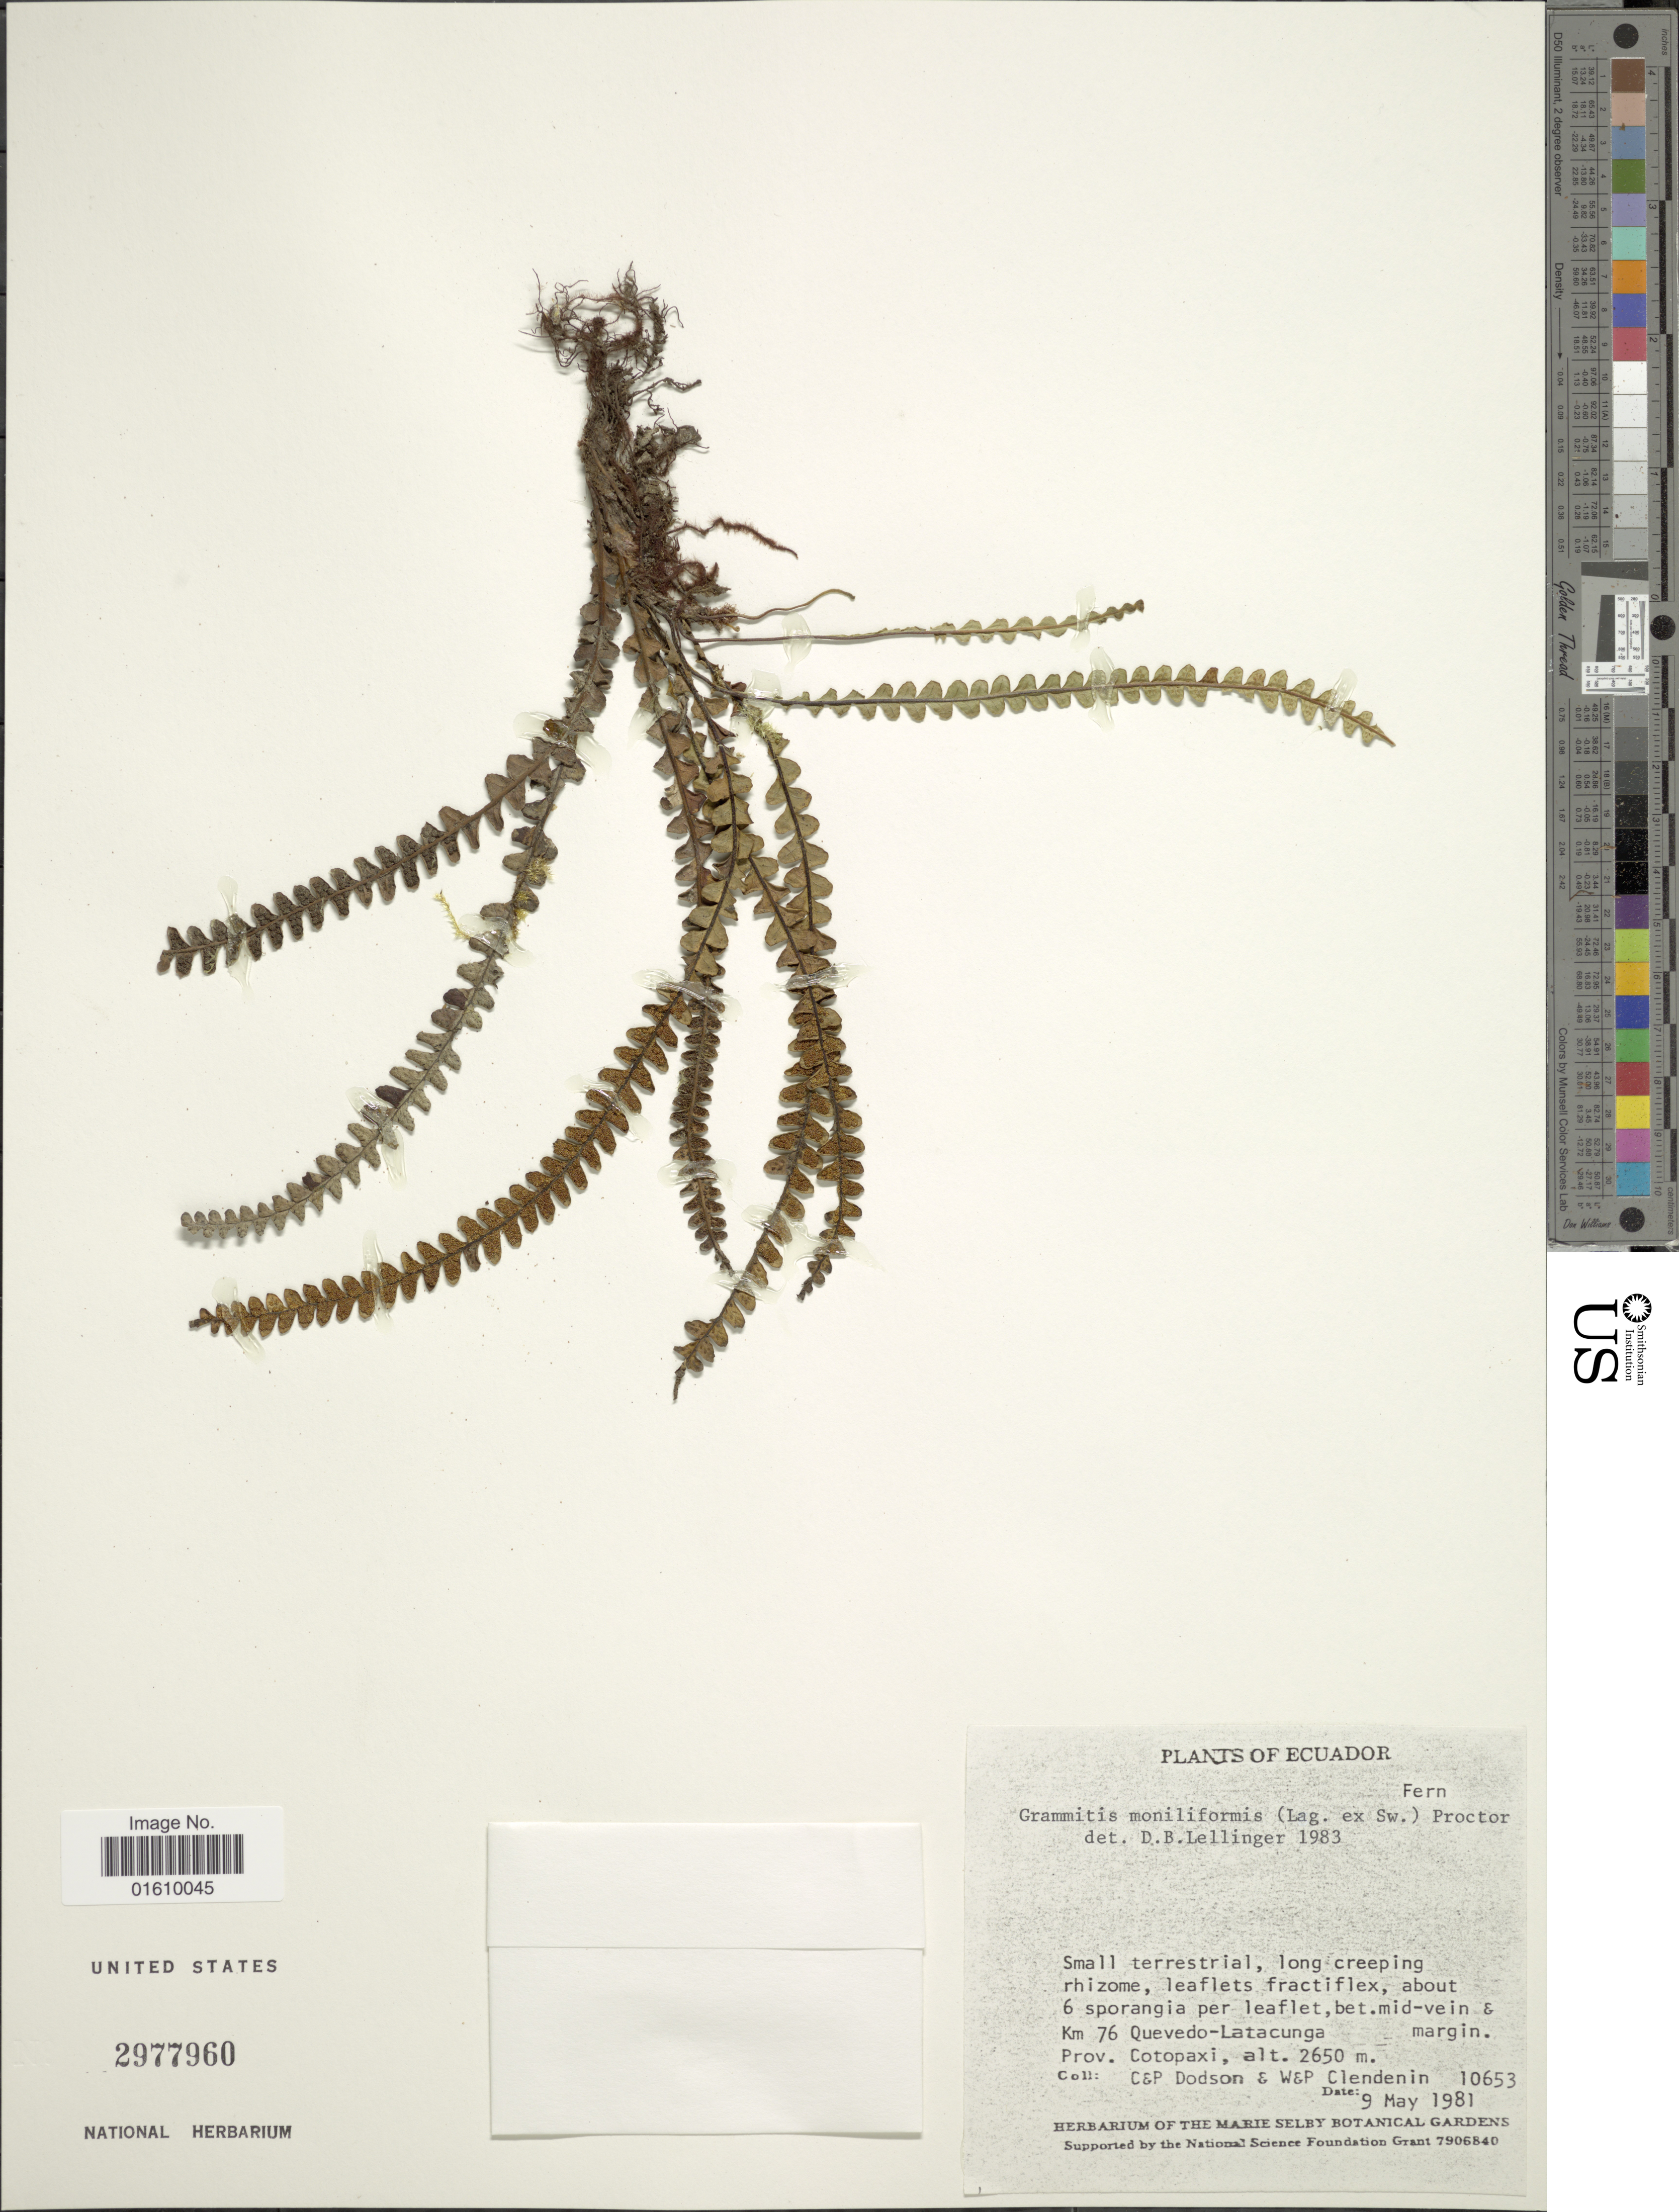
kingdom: Plantae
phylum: Tracheophyta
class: Polypodiopsida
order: Polypodiales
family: Polypodiaceae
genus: Melpomene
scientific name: Melpomene moniliformis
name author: (Lag. ex Sw.) A.R. Sm. & R.C. Moran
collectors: C. Dodson, P. M. Dodson, W. Clendenin & P. Clendenin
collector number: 10653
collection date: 1981-05-09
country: Ecuador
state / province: Cotopaxi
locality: Km 76 Quevedo - Latacunga Margin Prov. Cotopaxi.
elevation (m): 2650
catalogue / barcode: US 2977960